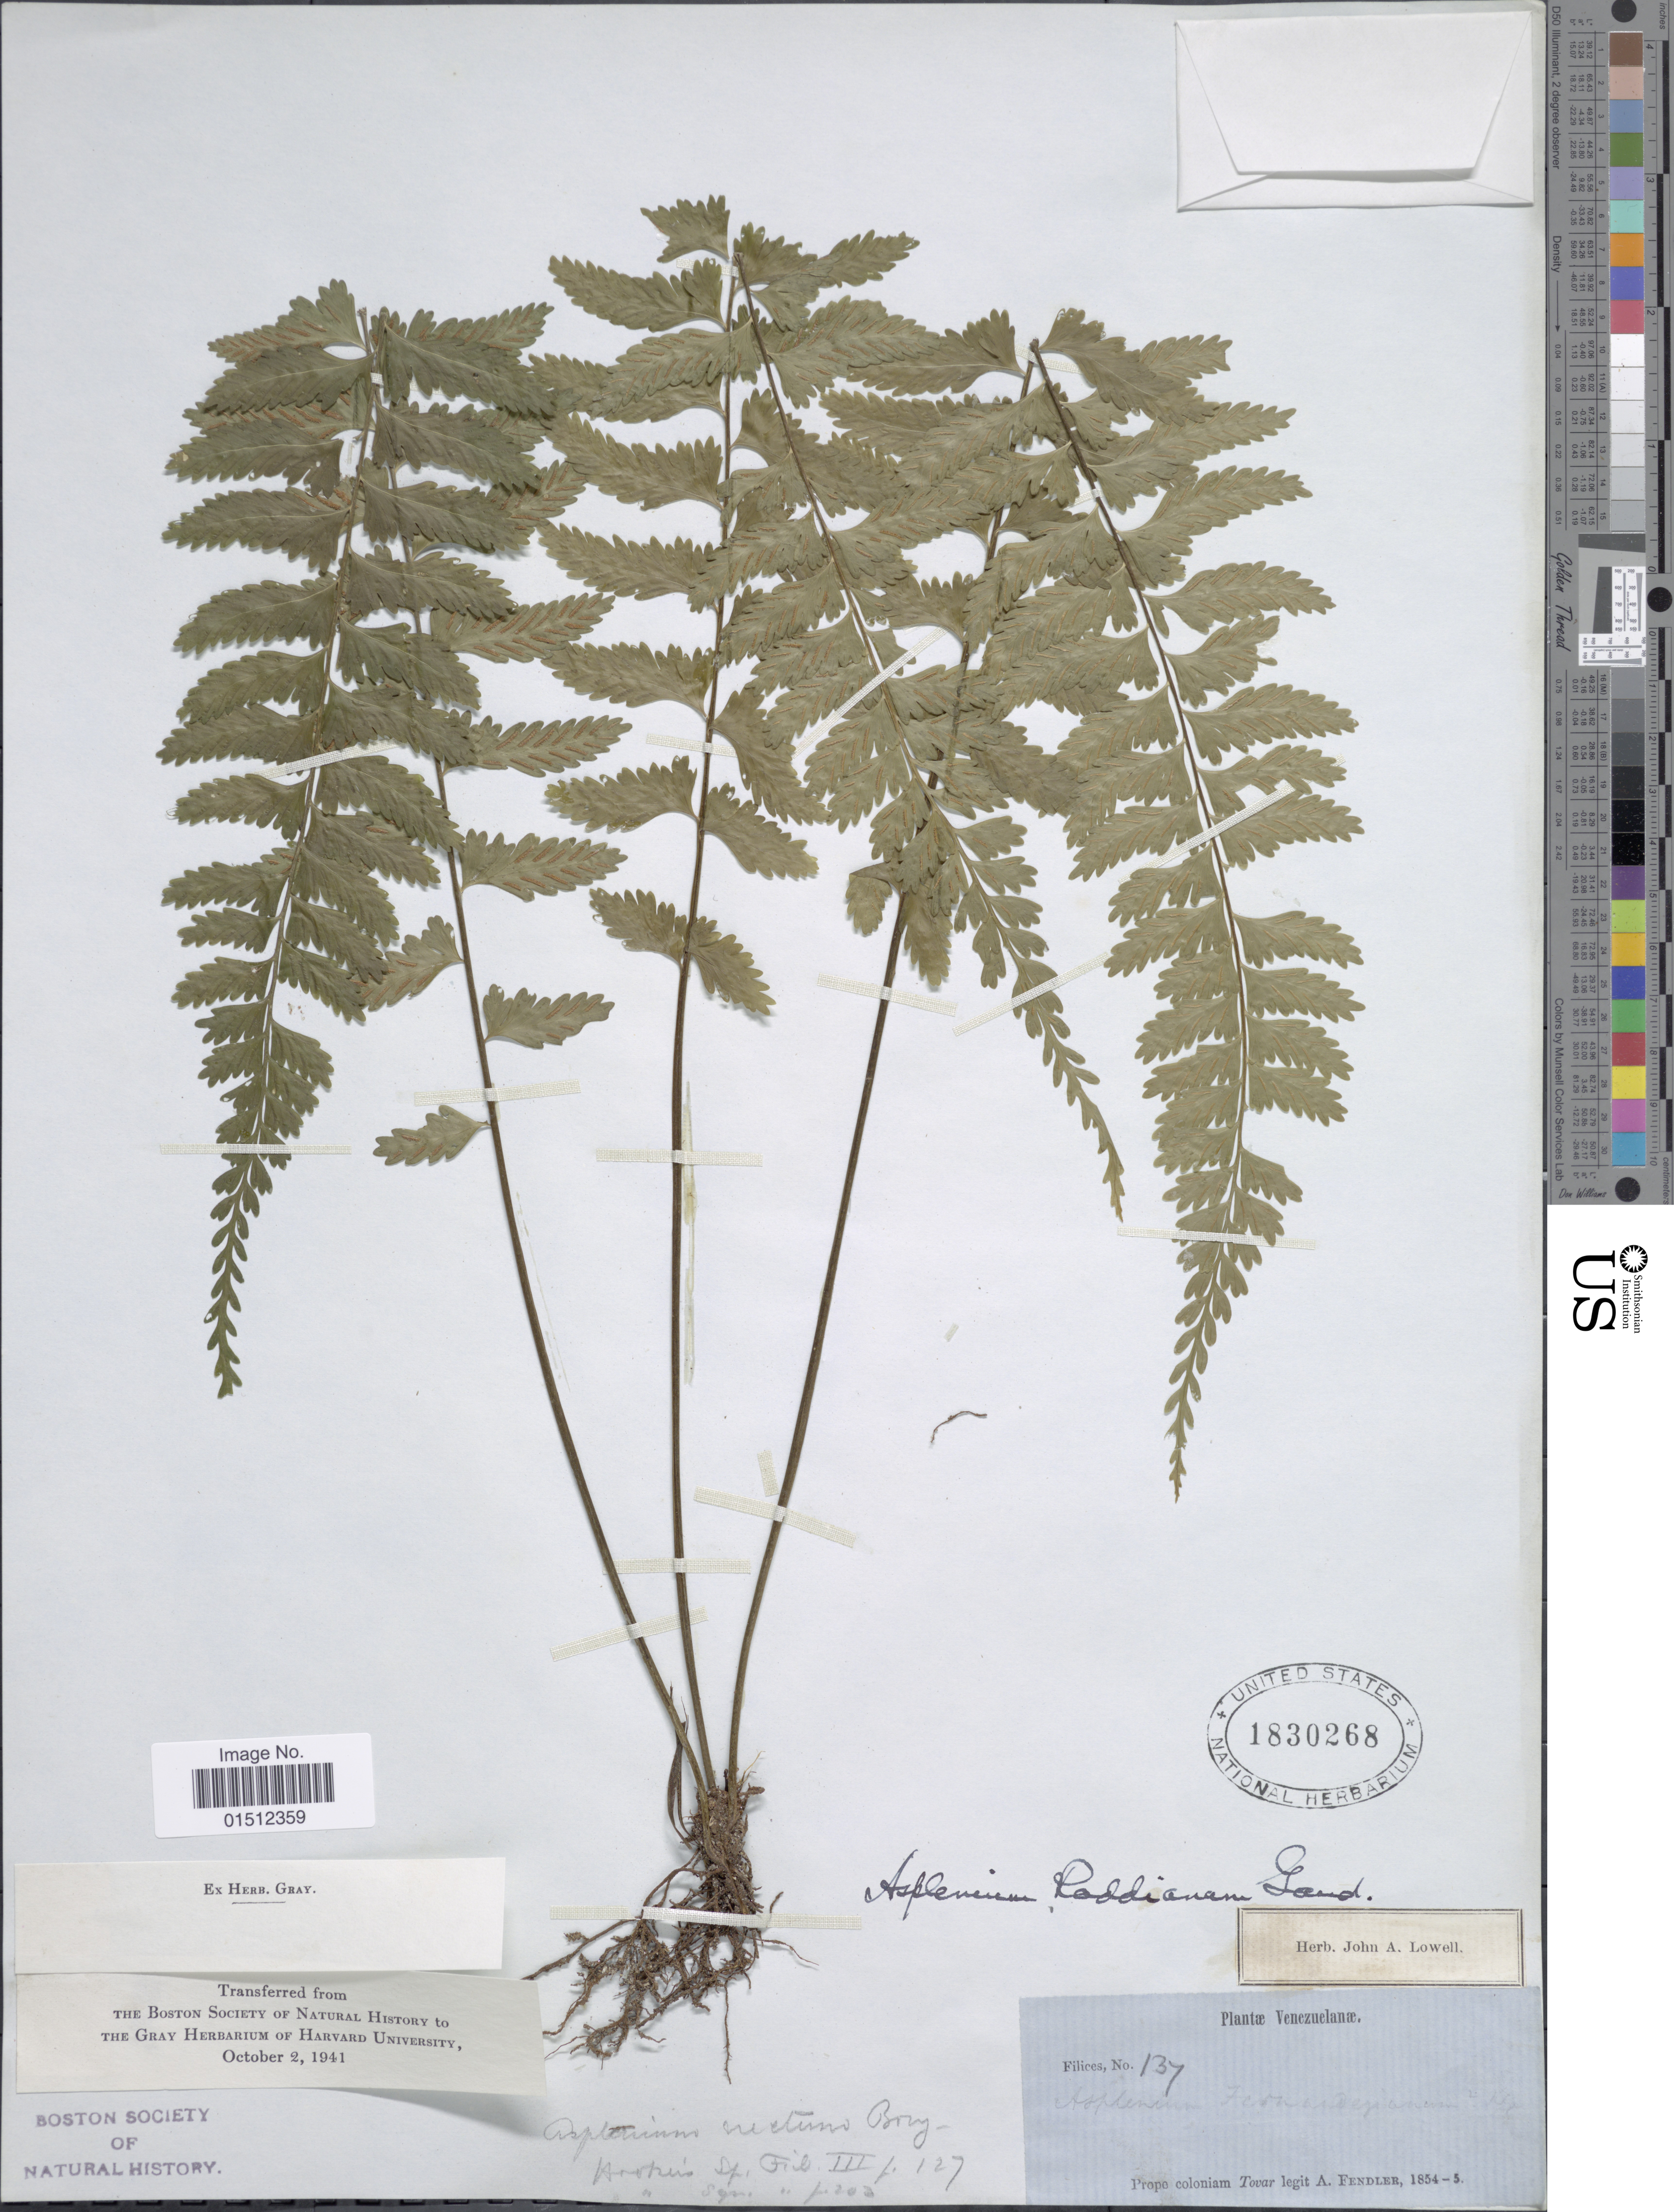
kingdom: Plantae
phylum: Tracheophyta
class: Polypodiopsida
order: Polypodiales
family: Aspleniaceae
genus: Asplenium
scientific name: Asplenium raddianum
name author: Gaudich.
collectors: A. Fendler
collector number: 137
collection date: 1854/1855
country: Venezuela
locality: Venzuelanae, Prope coloniam Tovar.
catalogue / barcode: US 1830268